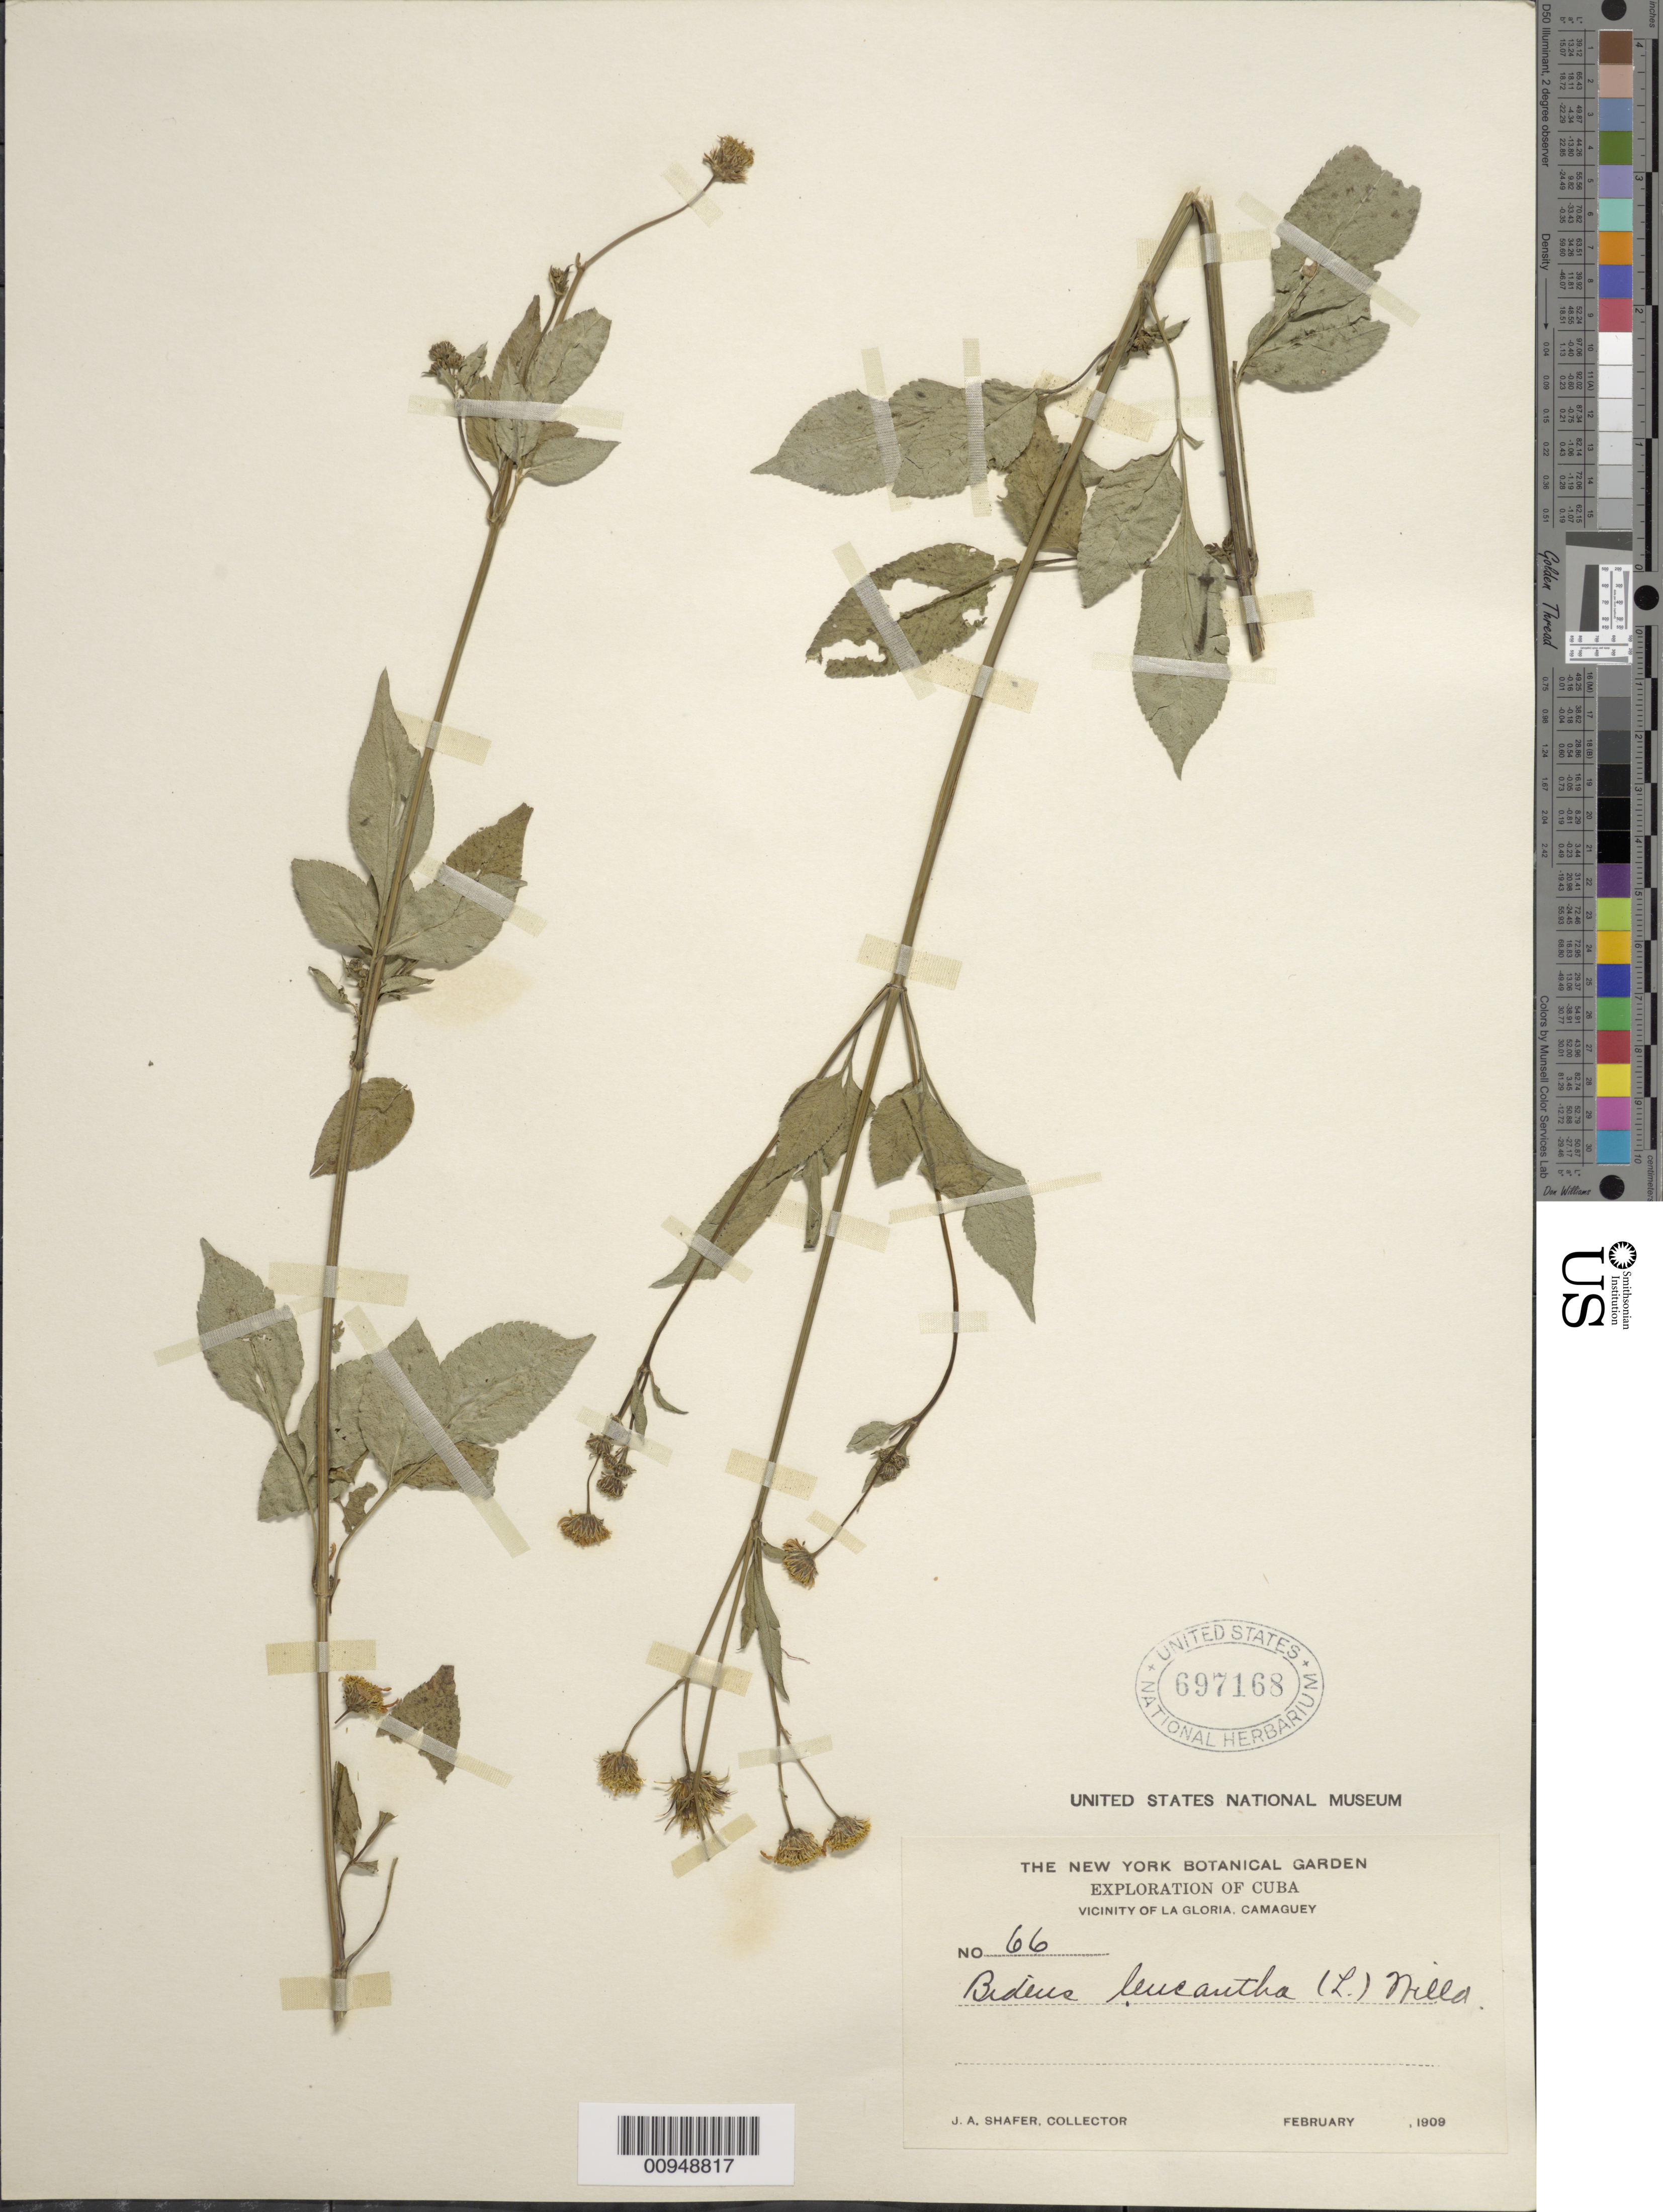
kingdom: Plantae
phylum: Tracheophyta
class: Magnoliopsida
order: Asterales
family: Asteraceae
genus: Bidens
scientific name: Bidens alba var. radiata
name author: (Sch. Bip.) R.E. Ballard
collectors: J. A. Shafer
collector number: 66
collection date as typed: Feb 1909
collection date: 1909-02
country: Cuba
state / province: Camagüey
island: Cuba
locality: Vicinity of La Gloria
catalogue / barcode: US 697168